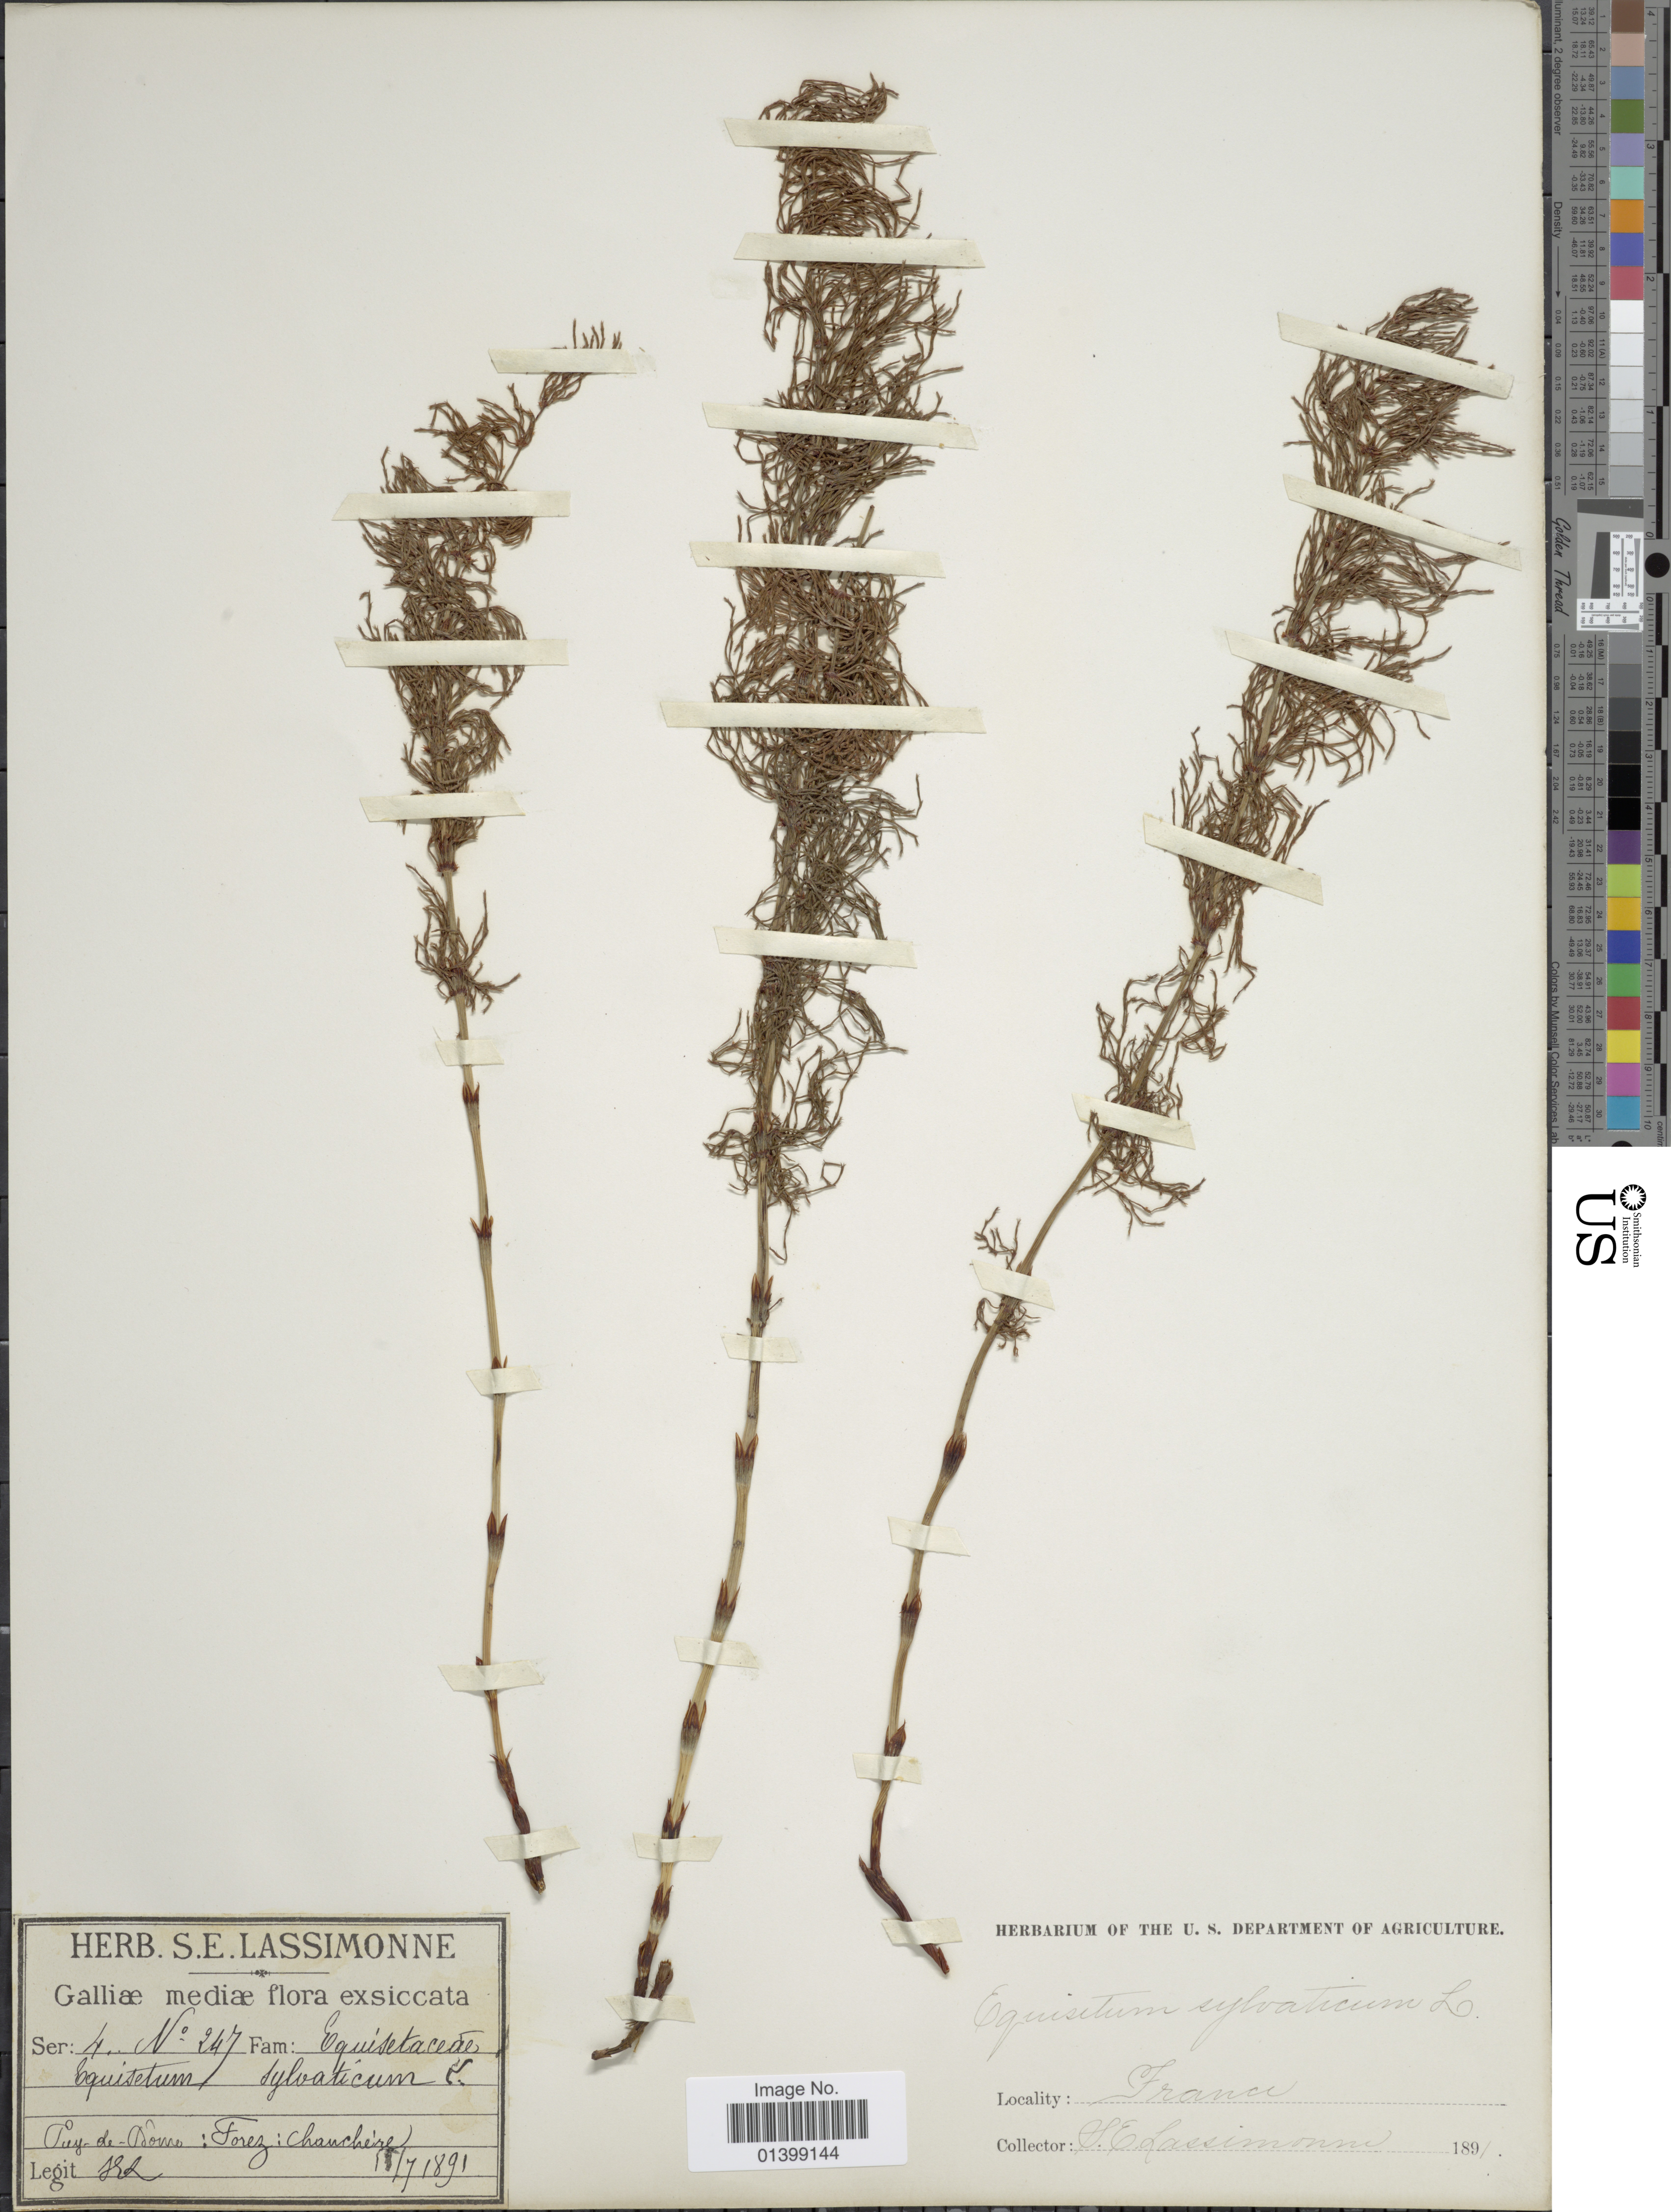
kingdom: Plantae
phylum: Tracheophyta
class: Polypodiopsida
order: Equisetales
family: Equisetaceae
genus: Equisetum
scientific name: Equisetum sylvaticum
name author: L.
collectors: S. Lassimonne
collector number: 247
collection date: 1891-07-15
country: France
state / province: Auvergne-Rhône-Alpes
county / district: Puy-de-Dôme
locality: Puy-de-Dôme: Forez: Chanchére